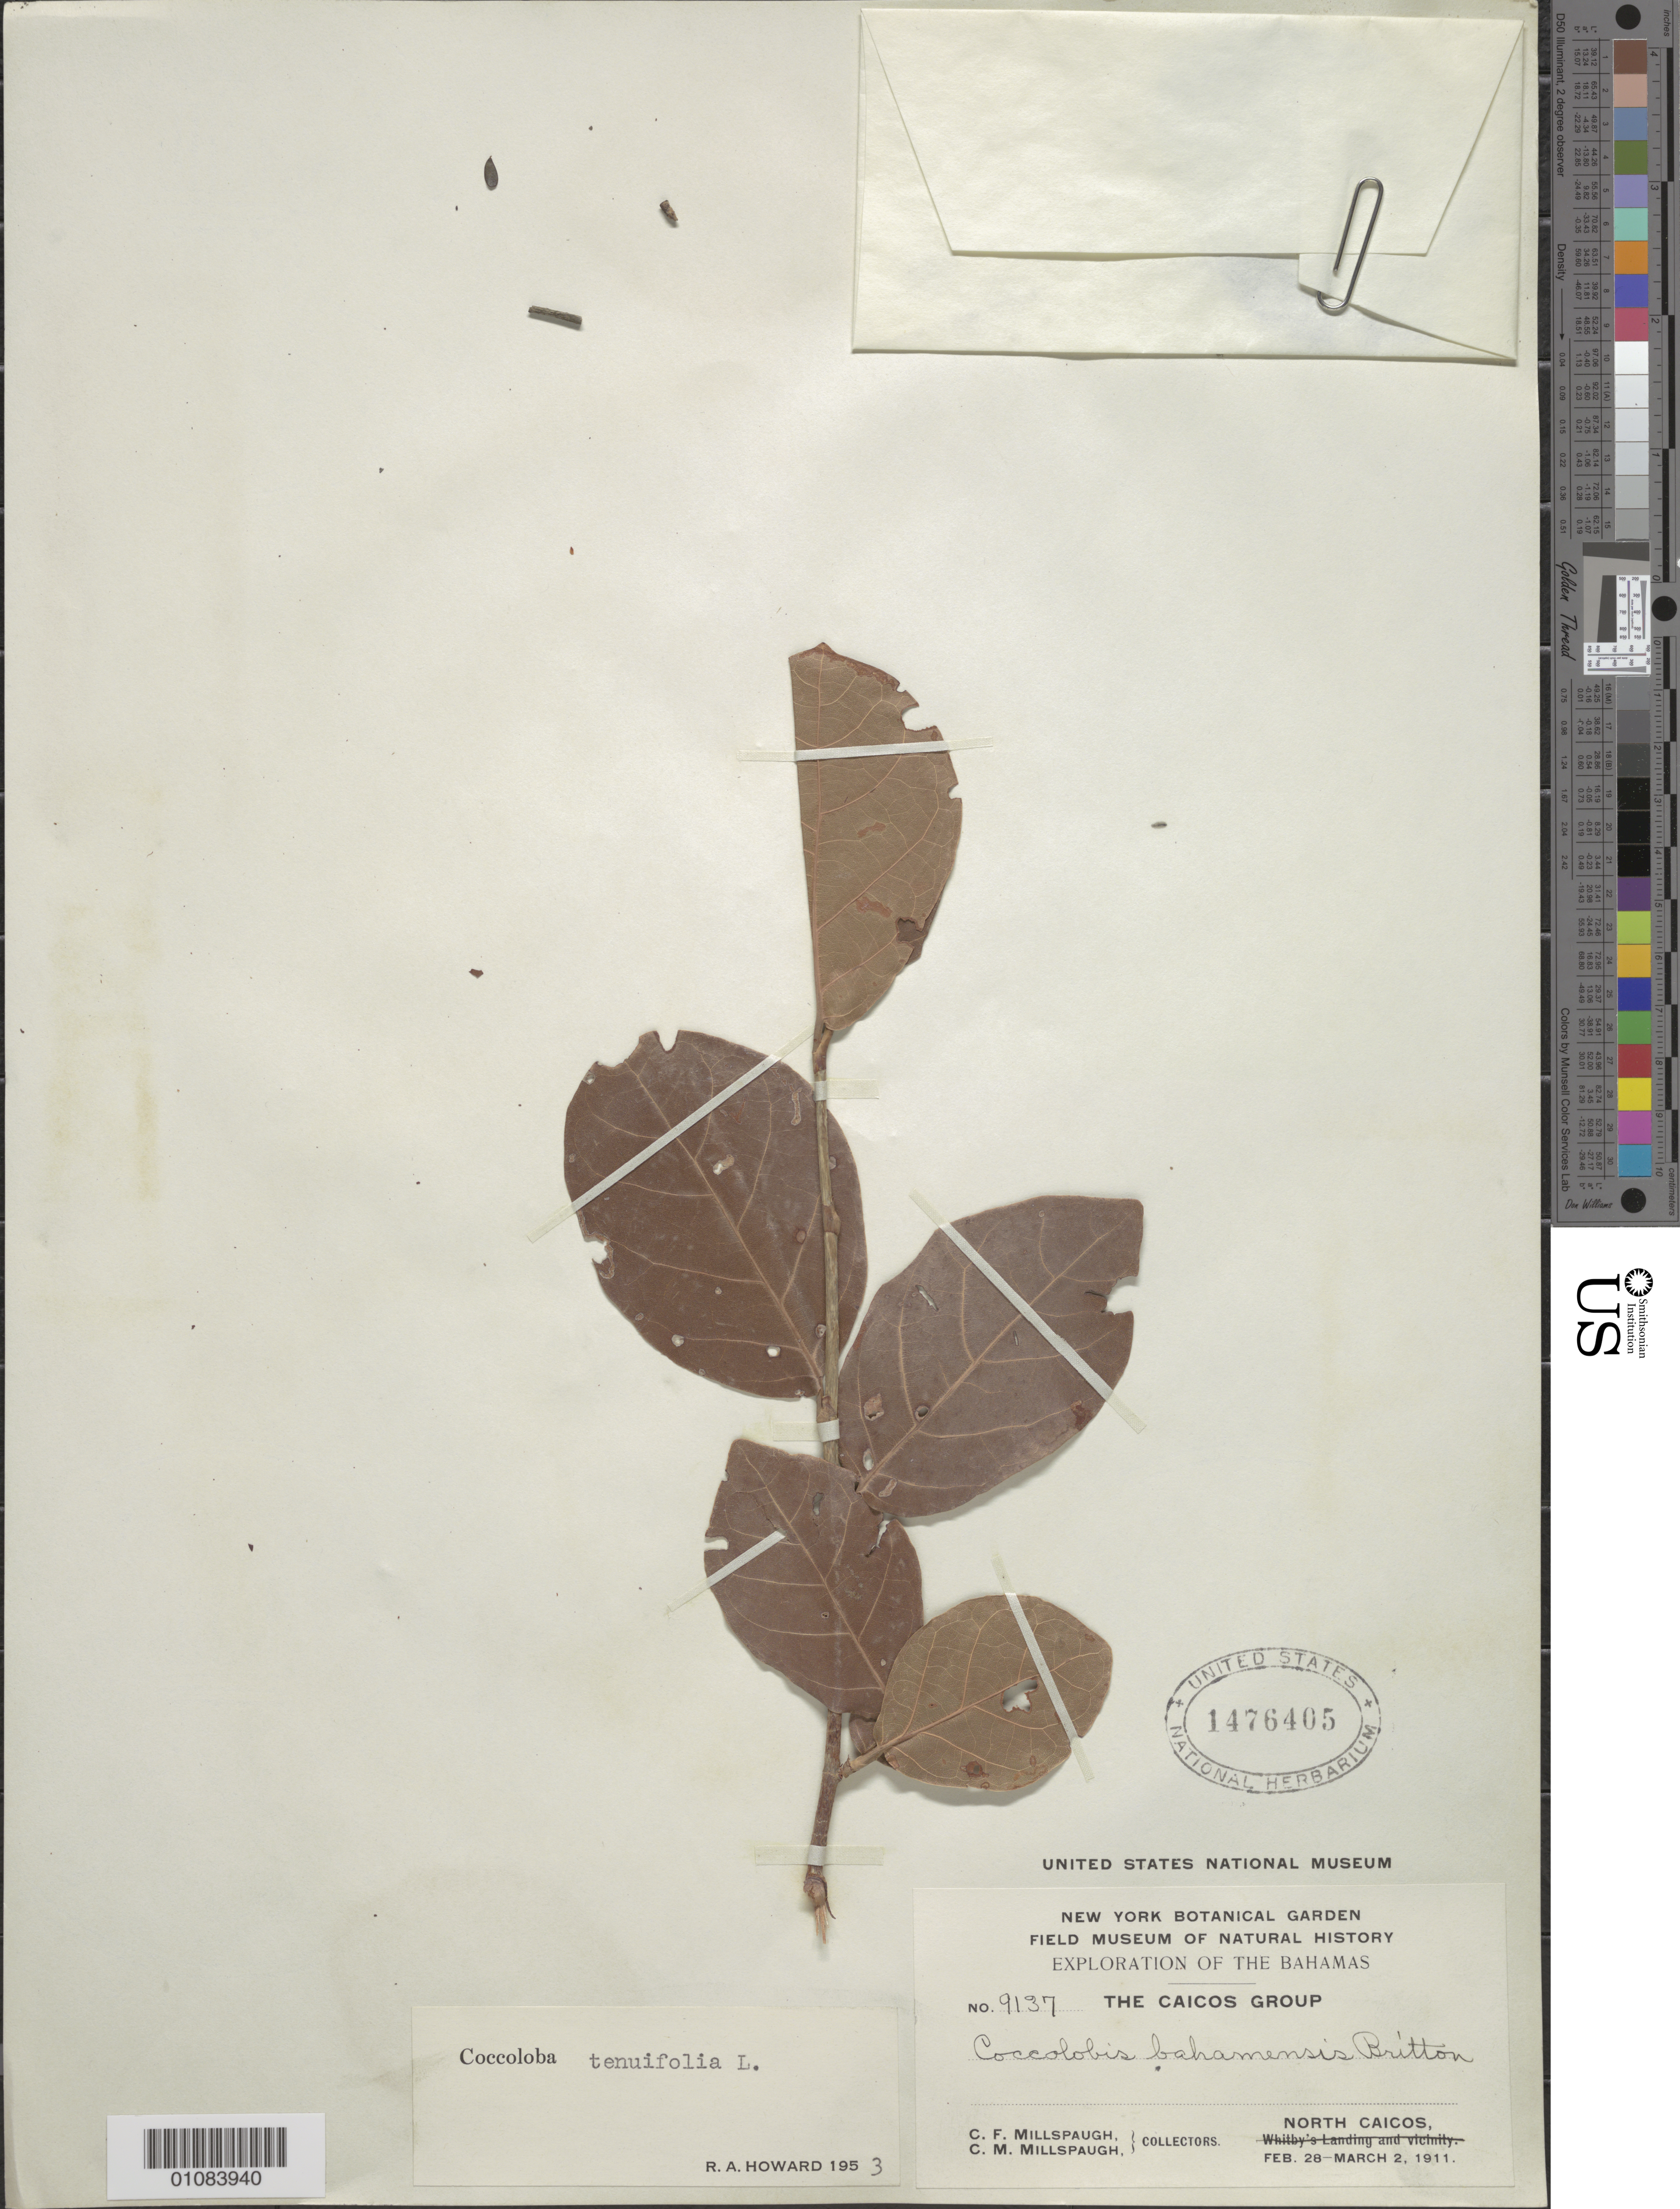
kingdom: Plantae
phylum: Tracheophyta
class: Magnoliopsida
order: Caryophyllales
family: Polygonaceae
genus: Coccoloba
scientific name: Coccoloba tenuifolia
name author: L.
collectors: C. F. Millspaugh & C. Millspaugh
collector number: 9137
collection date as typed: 28 Feb 1911 to 02 Mar 1911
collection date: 1911-02-28/1911-03-02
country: Turks and Caicos Islands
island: North Caicos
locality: The Caicos Group, North Caicos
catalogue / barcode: US 1476405